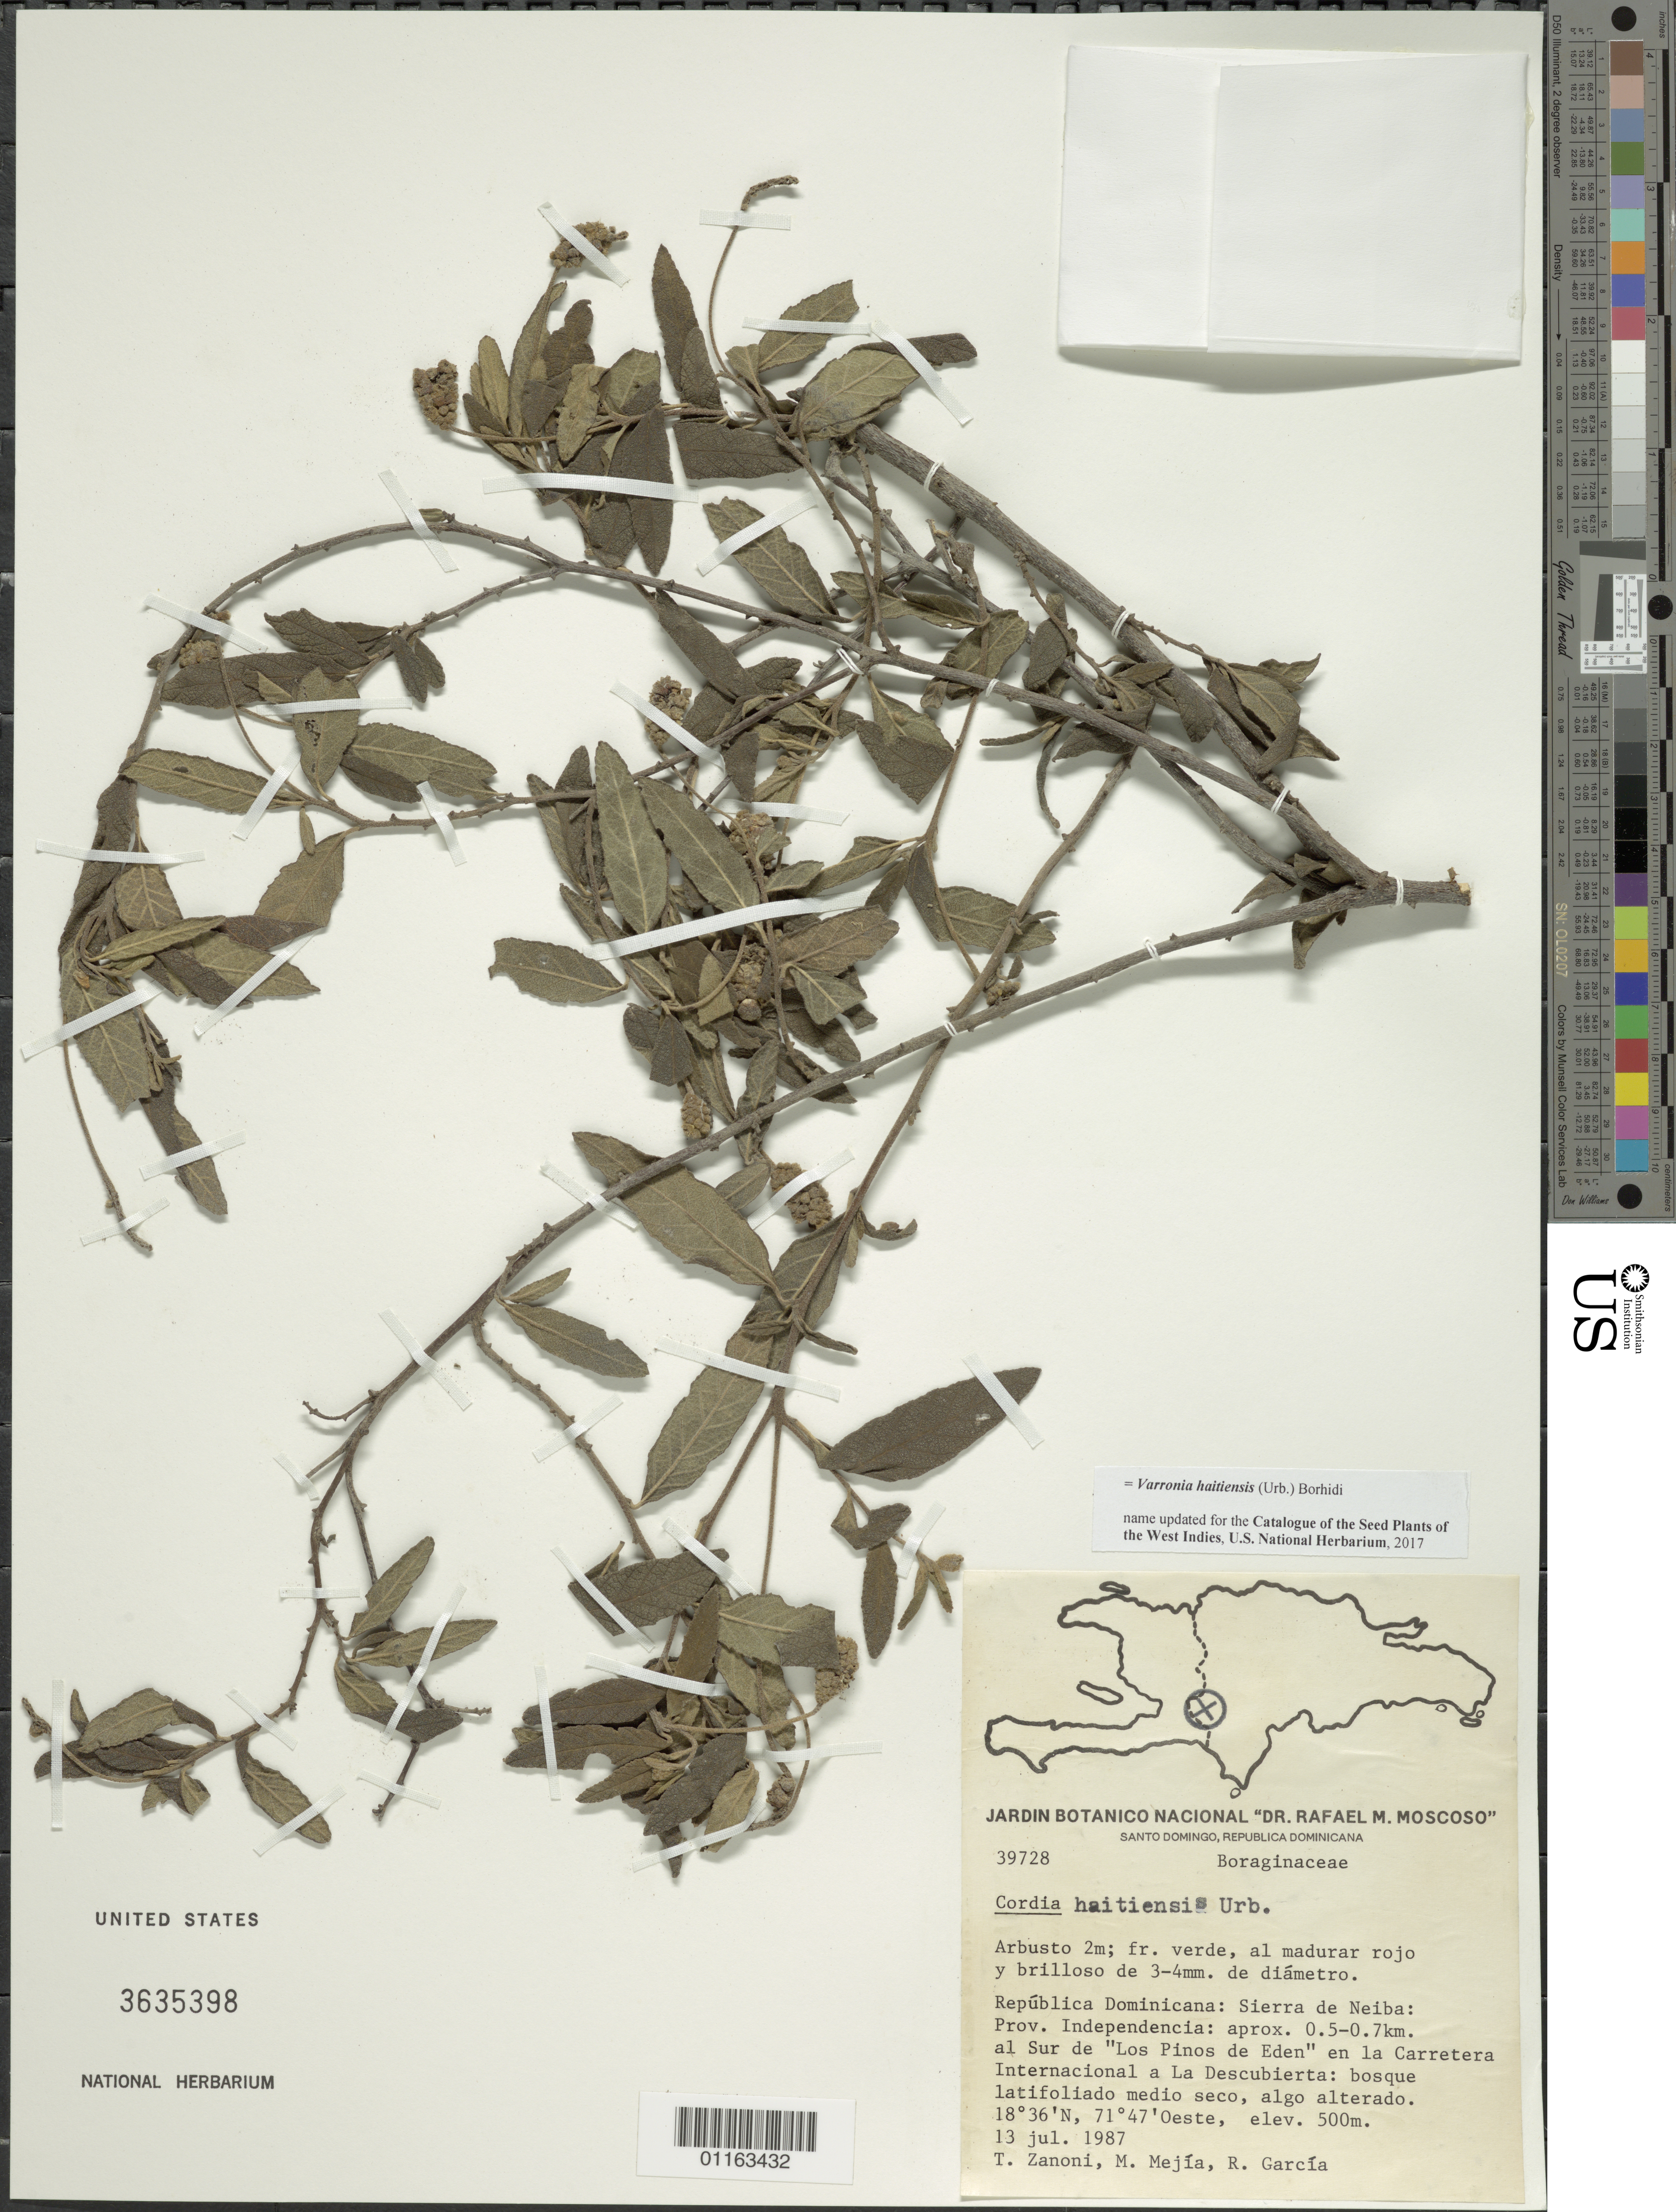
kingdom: Plantae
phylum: Tracheophyta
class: Magnoliopsida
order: Boraginales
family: Cordiaceae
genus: Varronia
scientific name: Varronia haitiensis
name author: (Urb.) Borhidi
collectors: T. A. Zanoni, M. Mejia & R. G. García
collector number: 39728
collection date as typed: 13 Jul 1987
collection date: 1987-07-13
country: Dominican Republic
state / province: Santo Domingo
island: Hispaniola I.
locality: Republica Dominicana: Sierra de Nieba: Prov Independencia: appx. .5-.7km al Sur de "Los Pinos de Eden" en la Carretera Internacional a La Descubierta:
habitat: Bosque latifoliado medio seco, algo alterado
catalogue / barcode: US 3635398